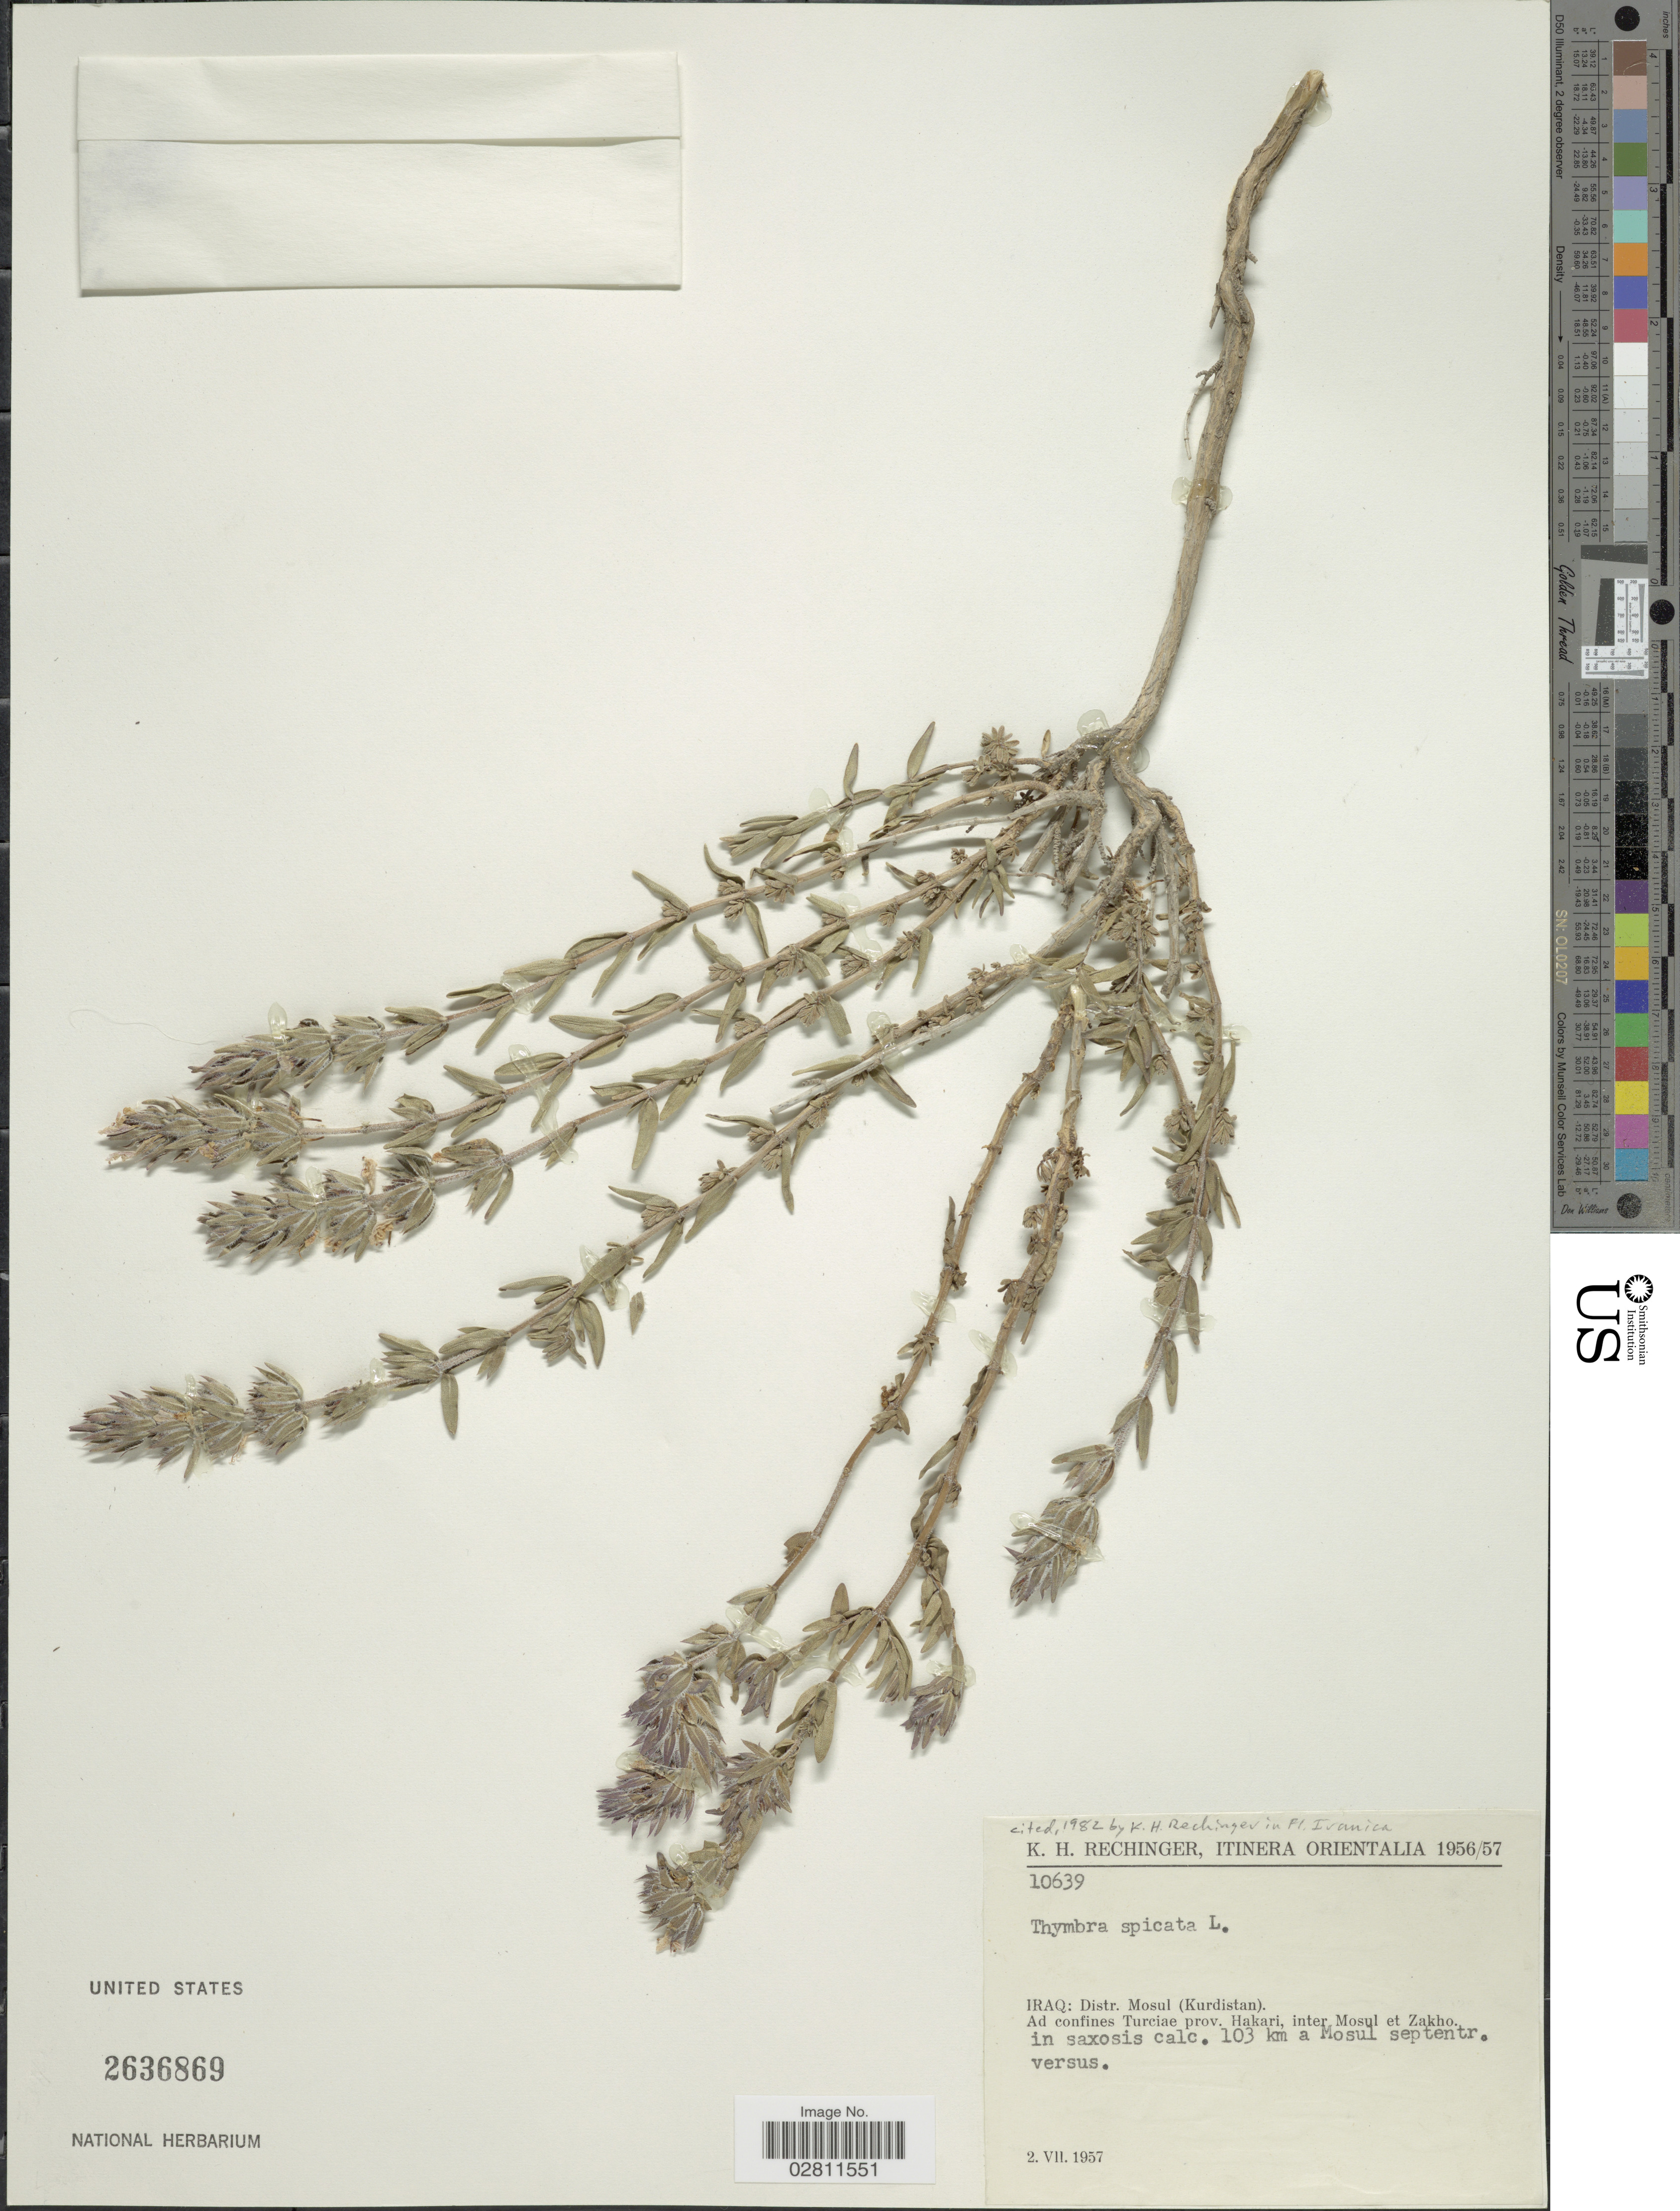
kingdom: Plantae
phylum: Tracheophyta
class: Magnoliopsida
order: Lamiales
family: Lamiaceae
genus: Thymbra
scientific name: Thymbra spicata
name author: L.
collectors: K. H. Rechinger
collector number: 10639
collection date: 1957-07-02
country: Iran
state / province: Kurdistan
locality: Itinera Orientalia. Distr. Mosul (Kurdistan). Ad confines Turciae prov. Hakari, inter Mosul et Zakho, in saxosis calc. 103 km a Mosul septentr. versus.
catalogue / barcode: US 2636869